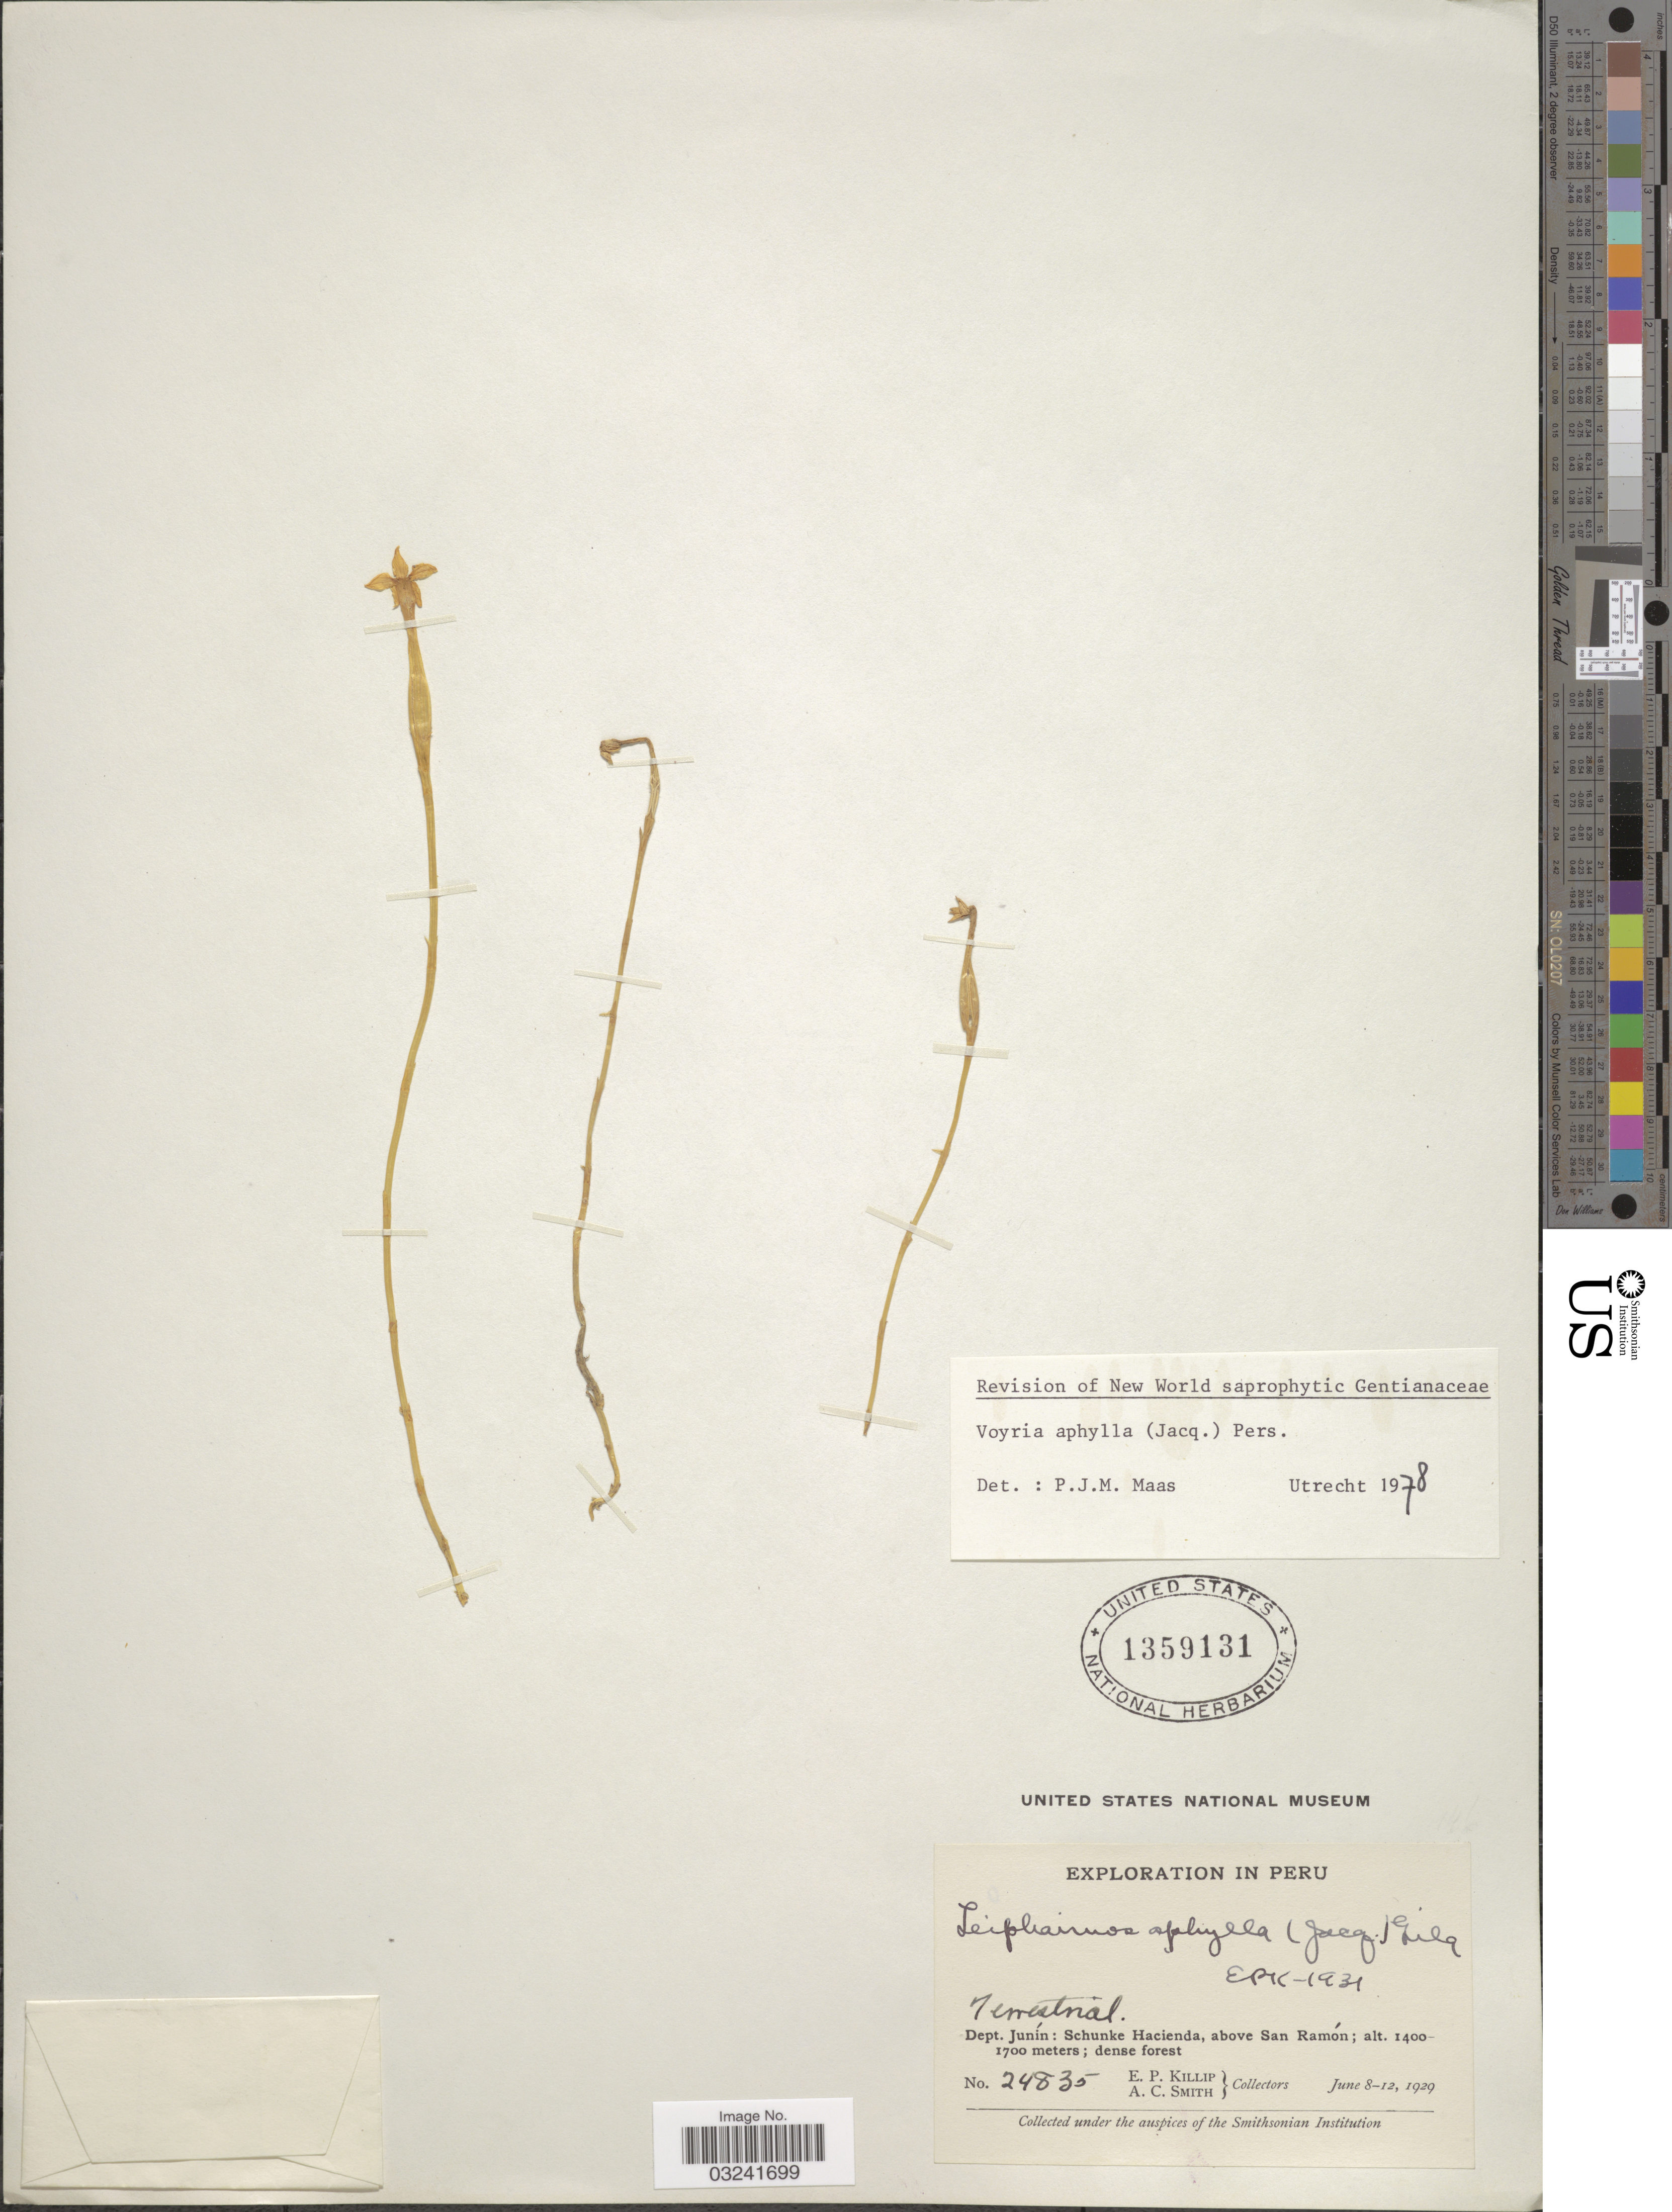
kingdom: Plantae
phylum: Tracheophyta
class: Magnoliopsida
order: Gentianales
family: Gentianaceae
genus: Voyria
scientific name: Voyria aphylla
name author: (Jacq.) Pers.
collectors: E. P. Killip & A. C. Smith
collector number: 24835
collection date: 1929-06-08/1929-06-12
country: Peru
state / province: Junín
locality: Dept. Junín: Schunke Hacienda, above San Ramón.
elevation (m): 1400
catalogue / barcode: US 1359131